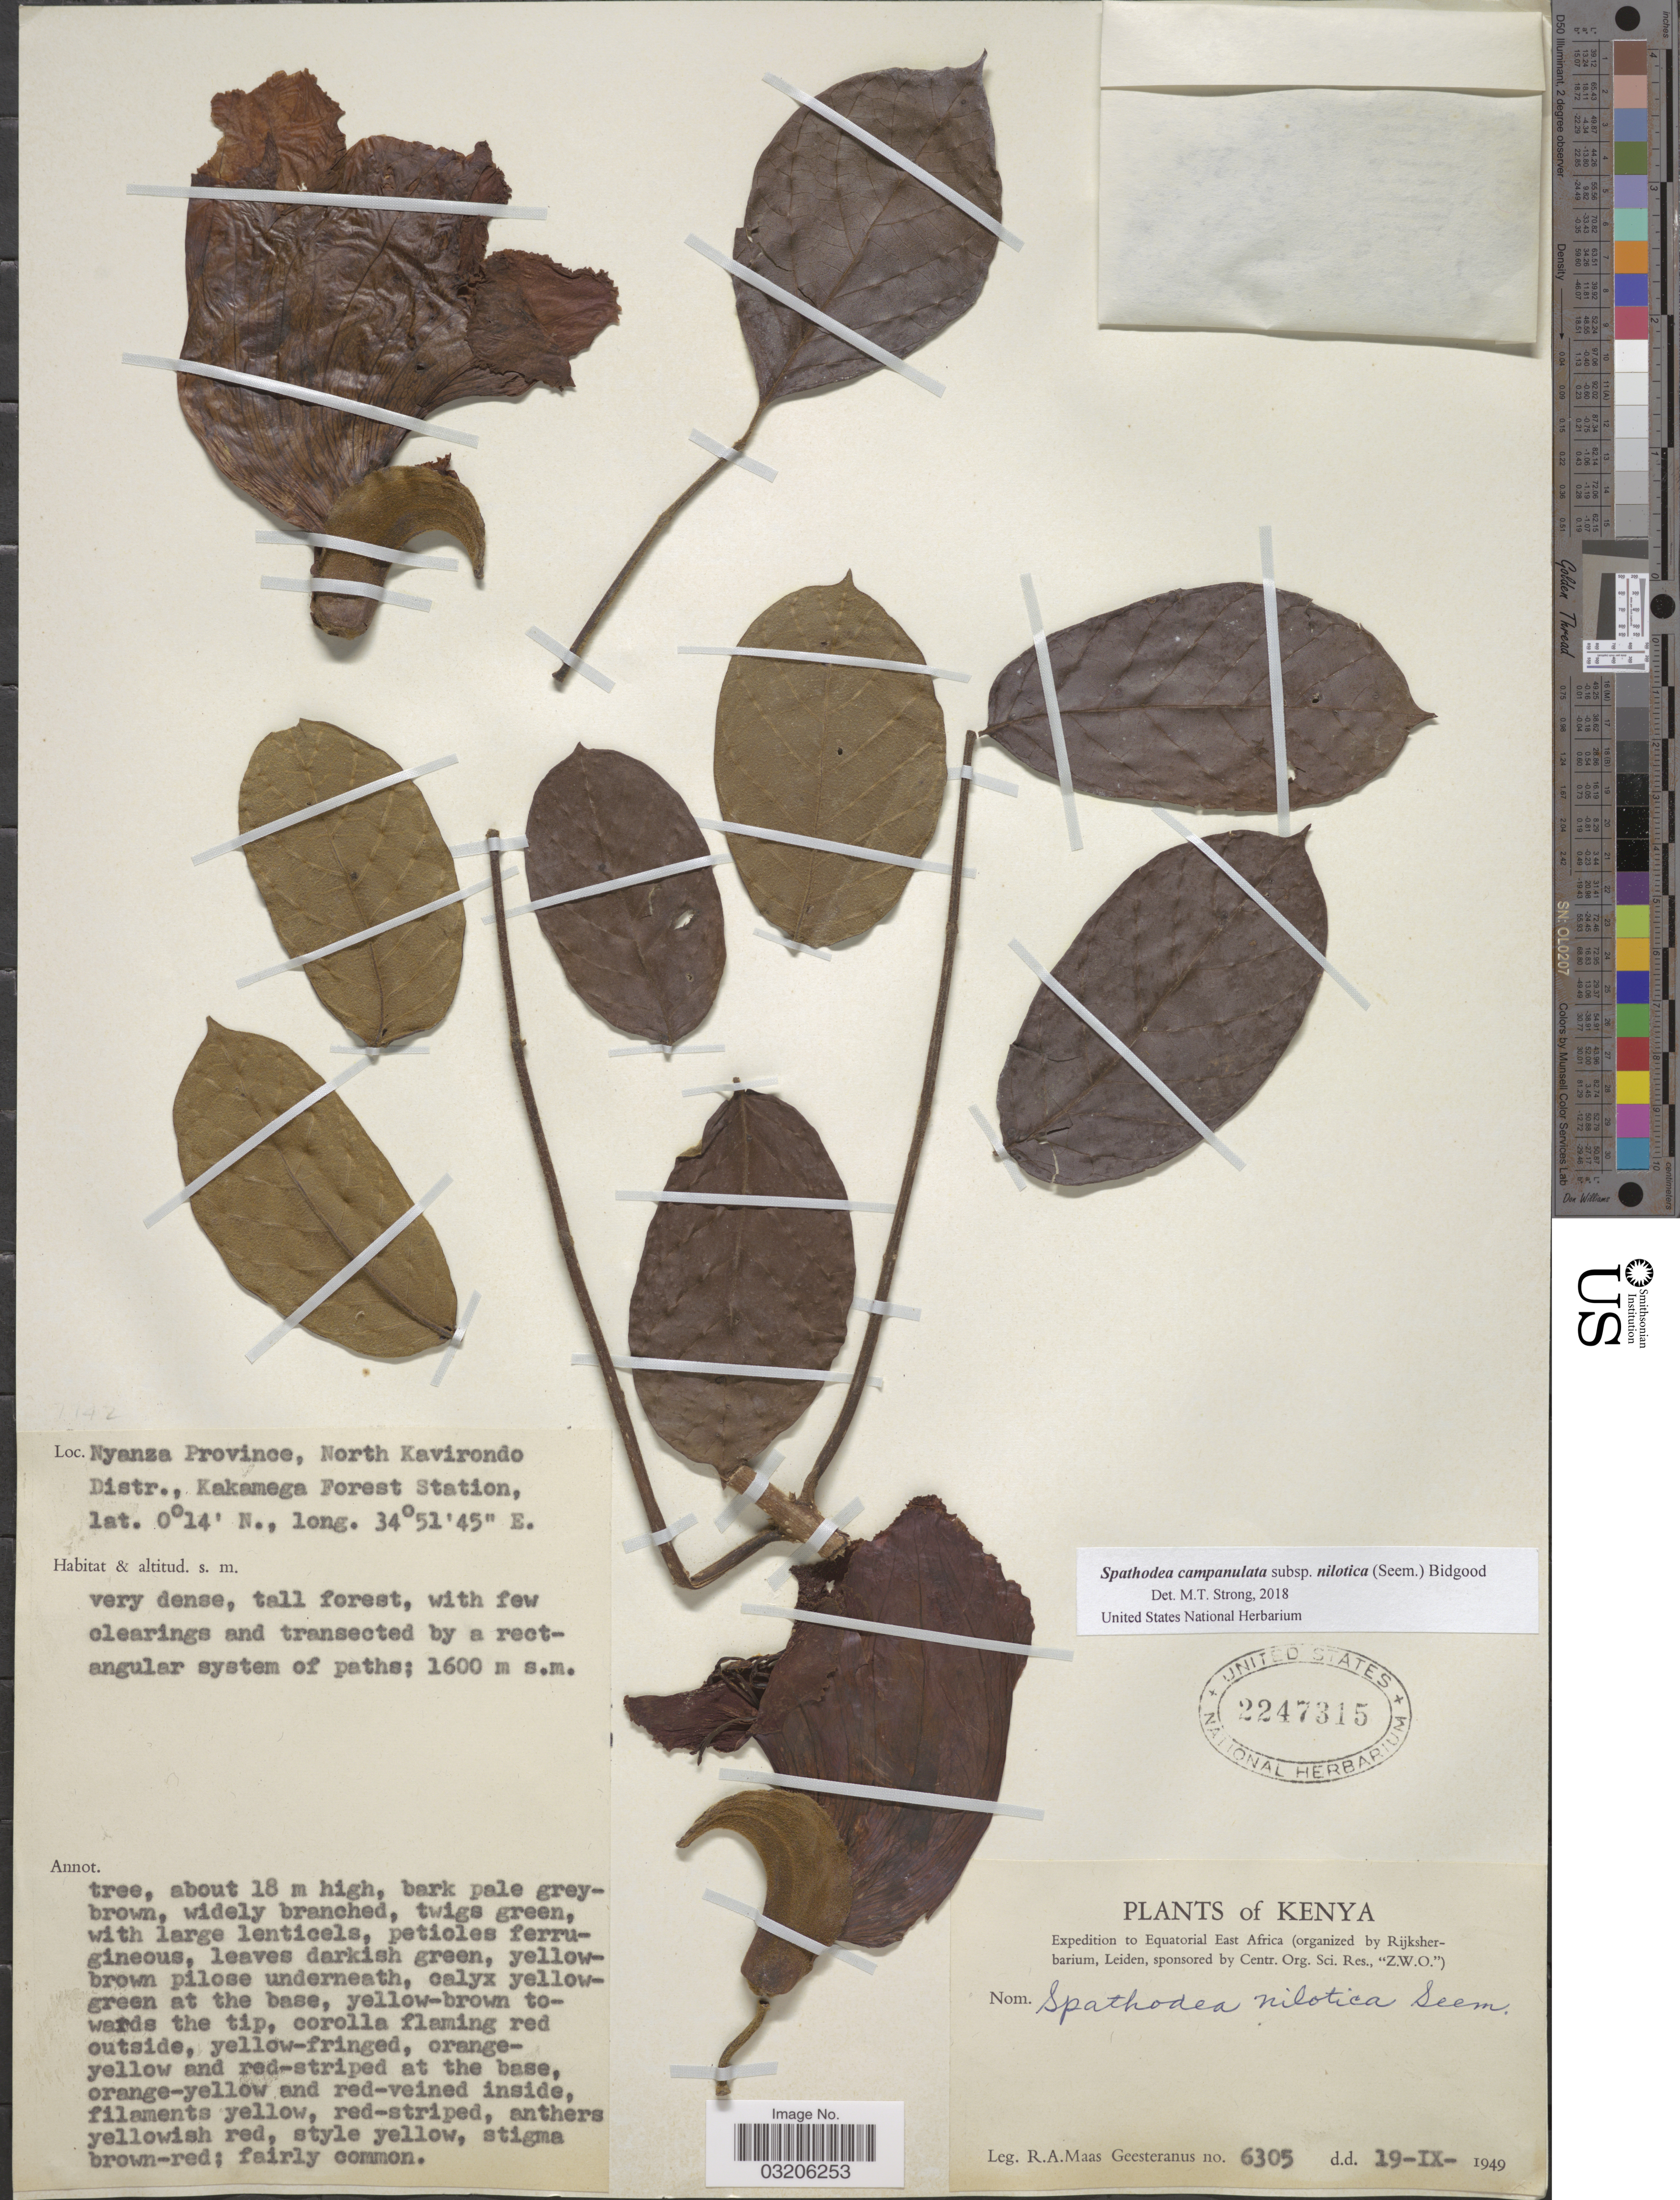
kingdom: Plantae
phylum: Tracheophyta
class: Magnoliopsida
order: Lamiales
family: Bignoniaceae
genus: Spathodea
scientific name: Spathodea campanulata subsp. nilotica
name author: (Seem.) Bidgood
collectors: R. A. Maas Geesteranus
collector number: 6305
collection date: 1949-09-19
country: Kenya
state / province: Kisumu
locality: Nyanza Province, North Kavirondo Distr., Kakamega Forest Station.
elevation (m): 1600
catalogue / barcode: US 2247315